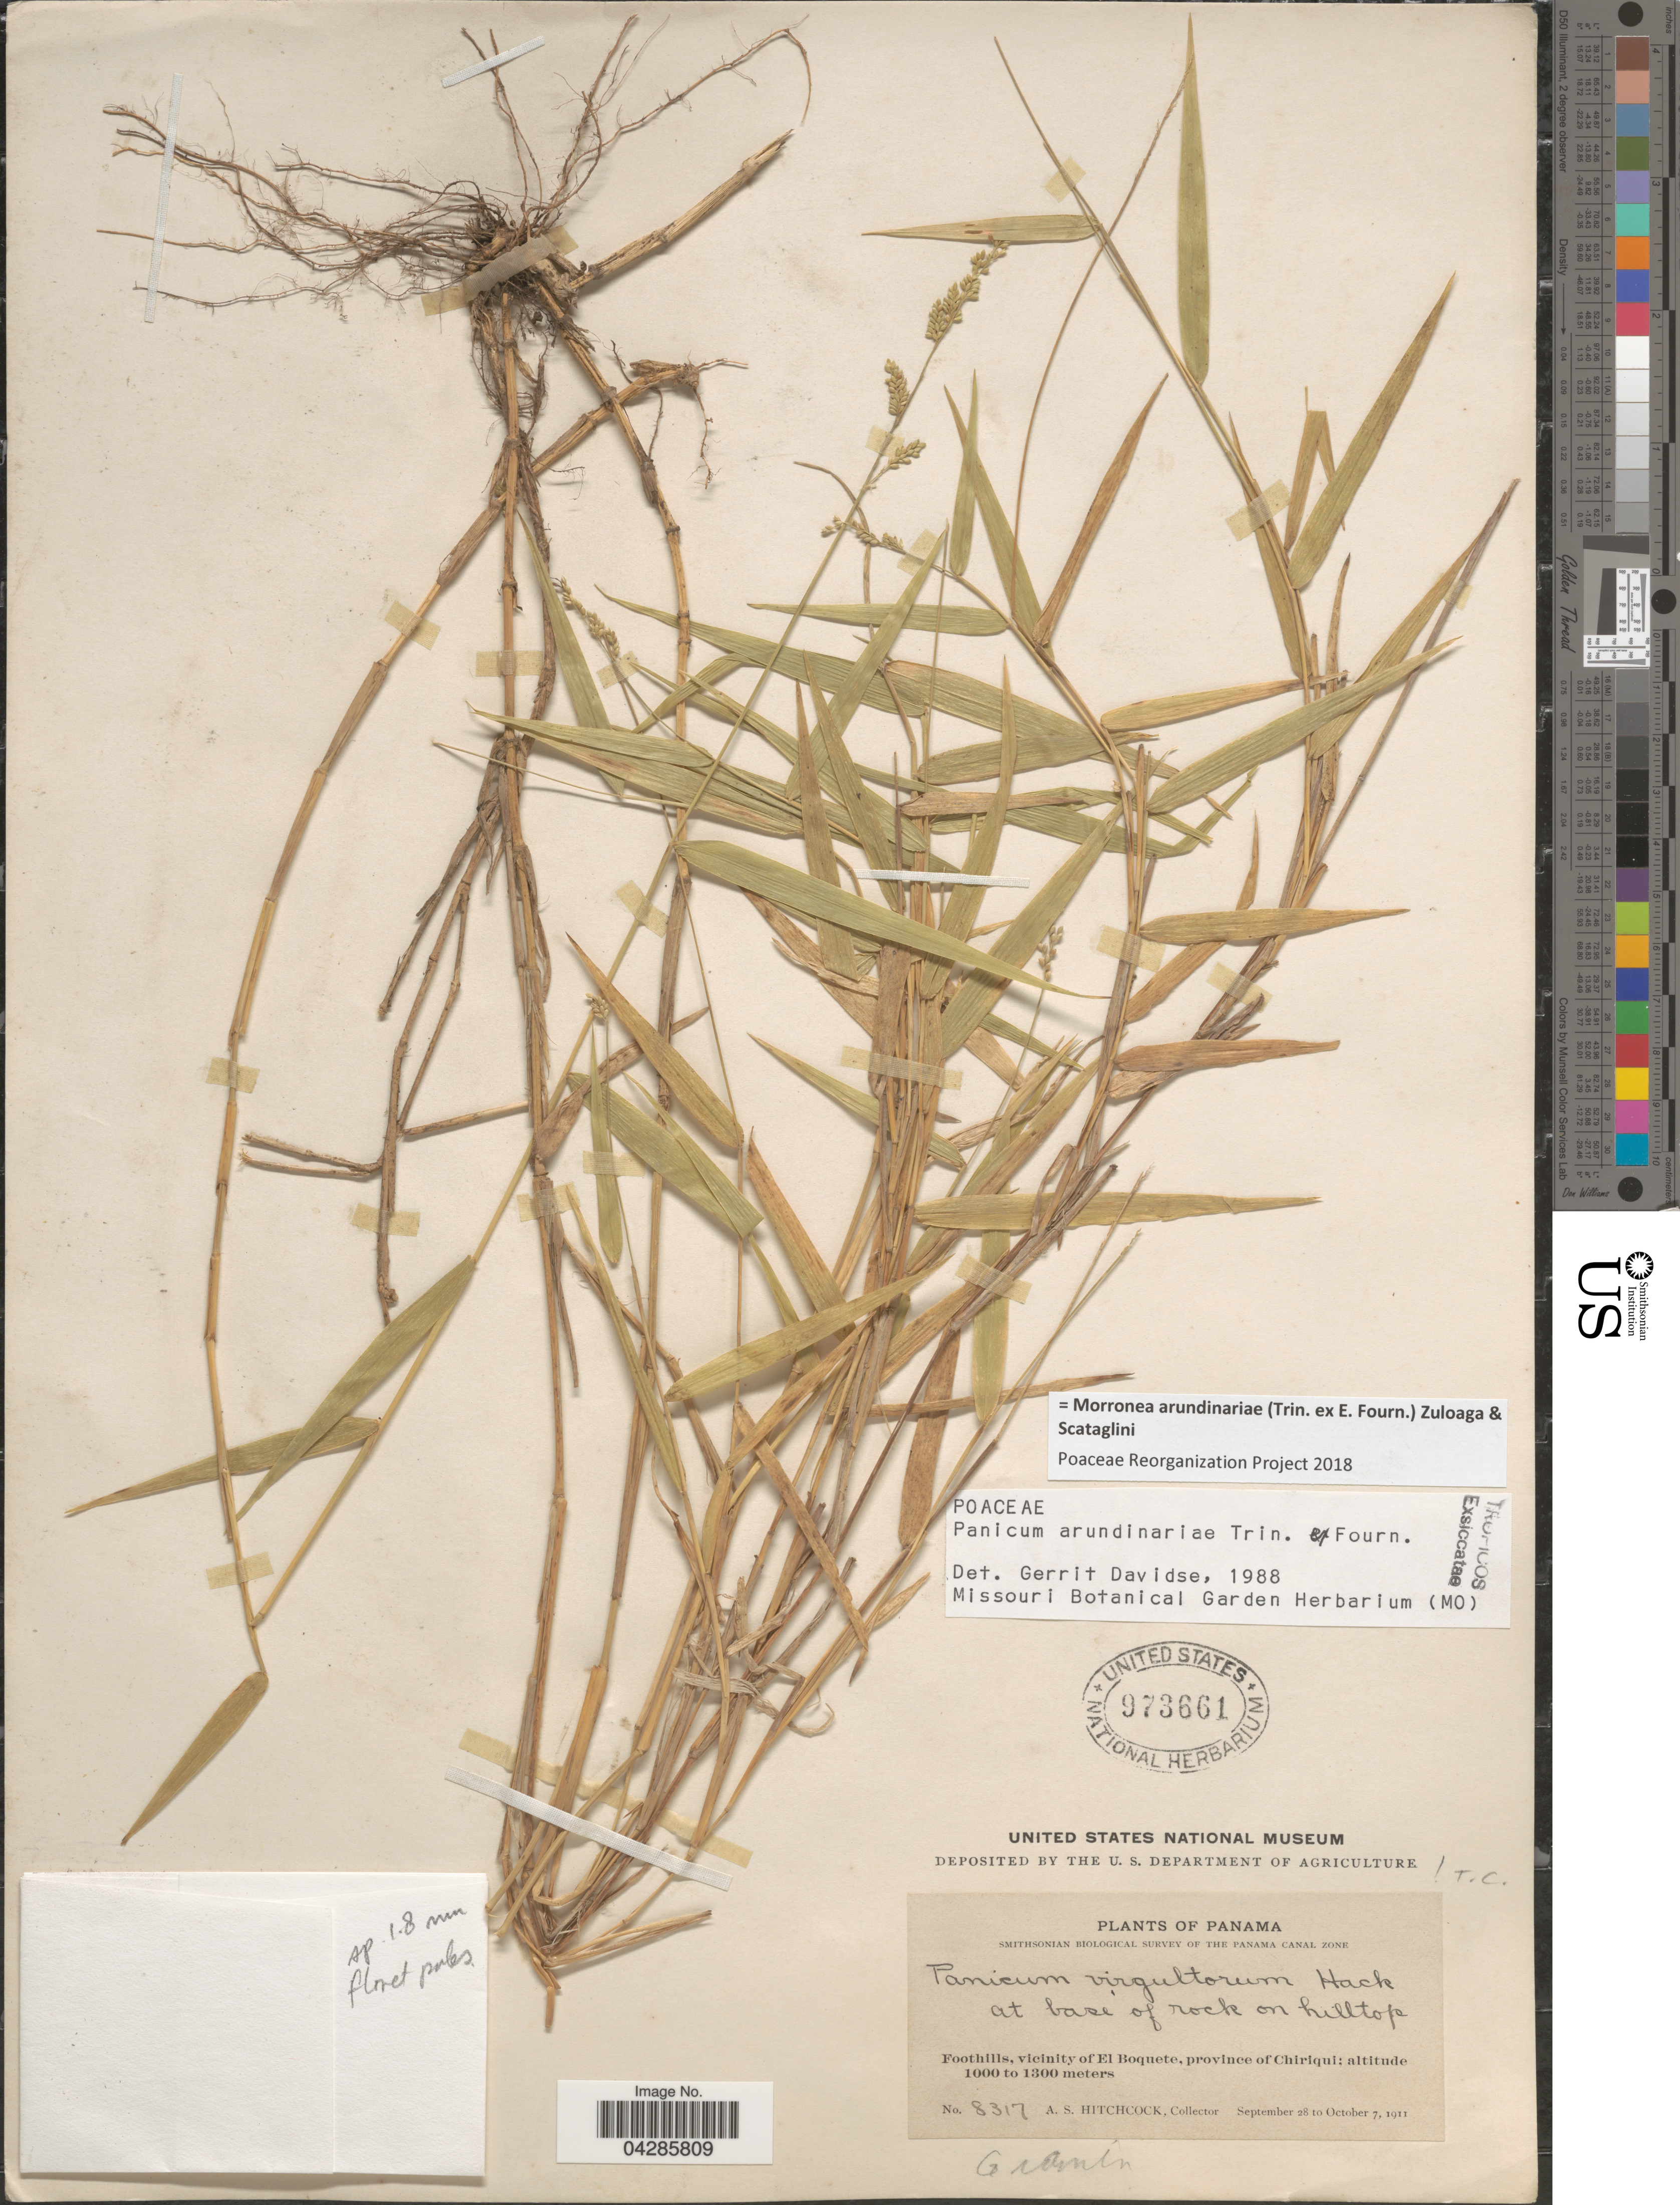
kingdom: Plantae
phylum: Tracheophyta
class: Liliopsida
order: Poales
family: Poaceae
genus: Morronea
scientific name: Morronea arundinariae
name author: (Trin. ex E. Fourn.) Zuloaga & Scataglini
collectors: A. S. Hitchcock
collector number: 8317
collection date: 1911-09-28/1911-10-07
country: Panama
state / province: Chiriqui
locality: Smithsonian Biological Survey of the Panama Canal Zone. At base of rock on hilltop. Foothills, vicinity of El Boquete, province of Chiriqui.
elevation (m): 1000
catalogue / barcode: US 973661